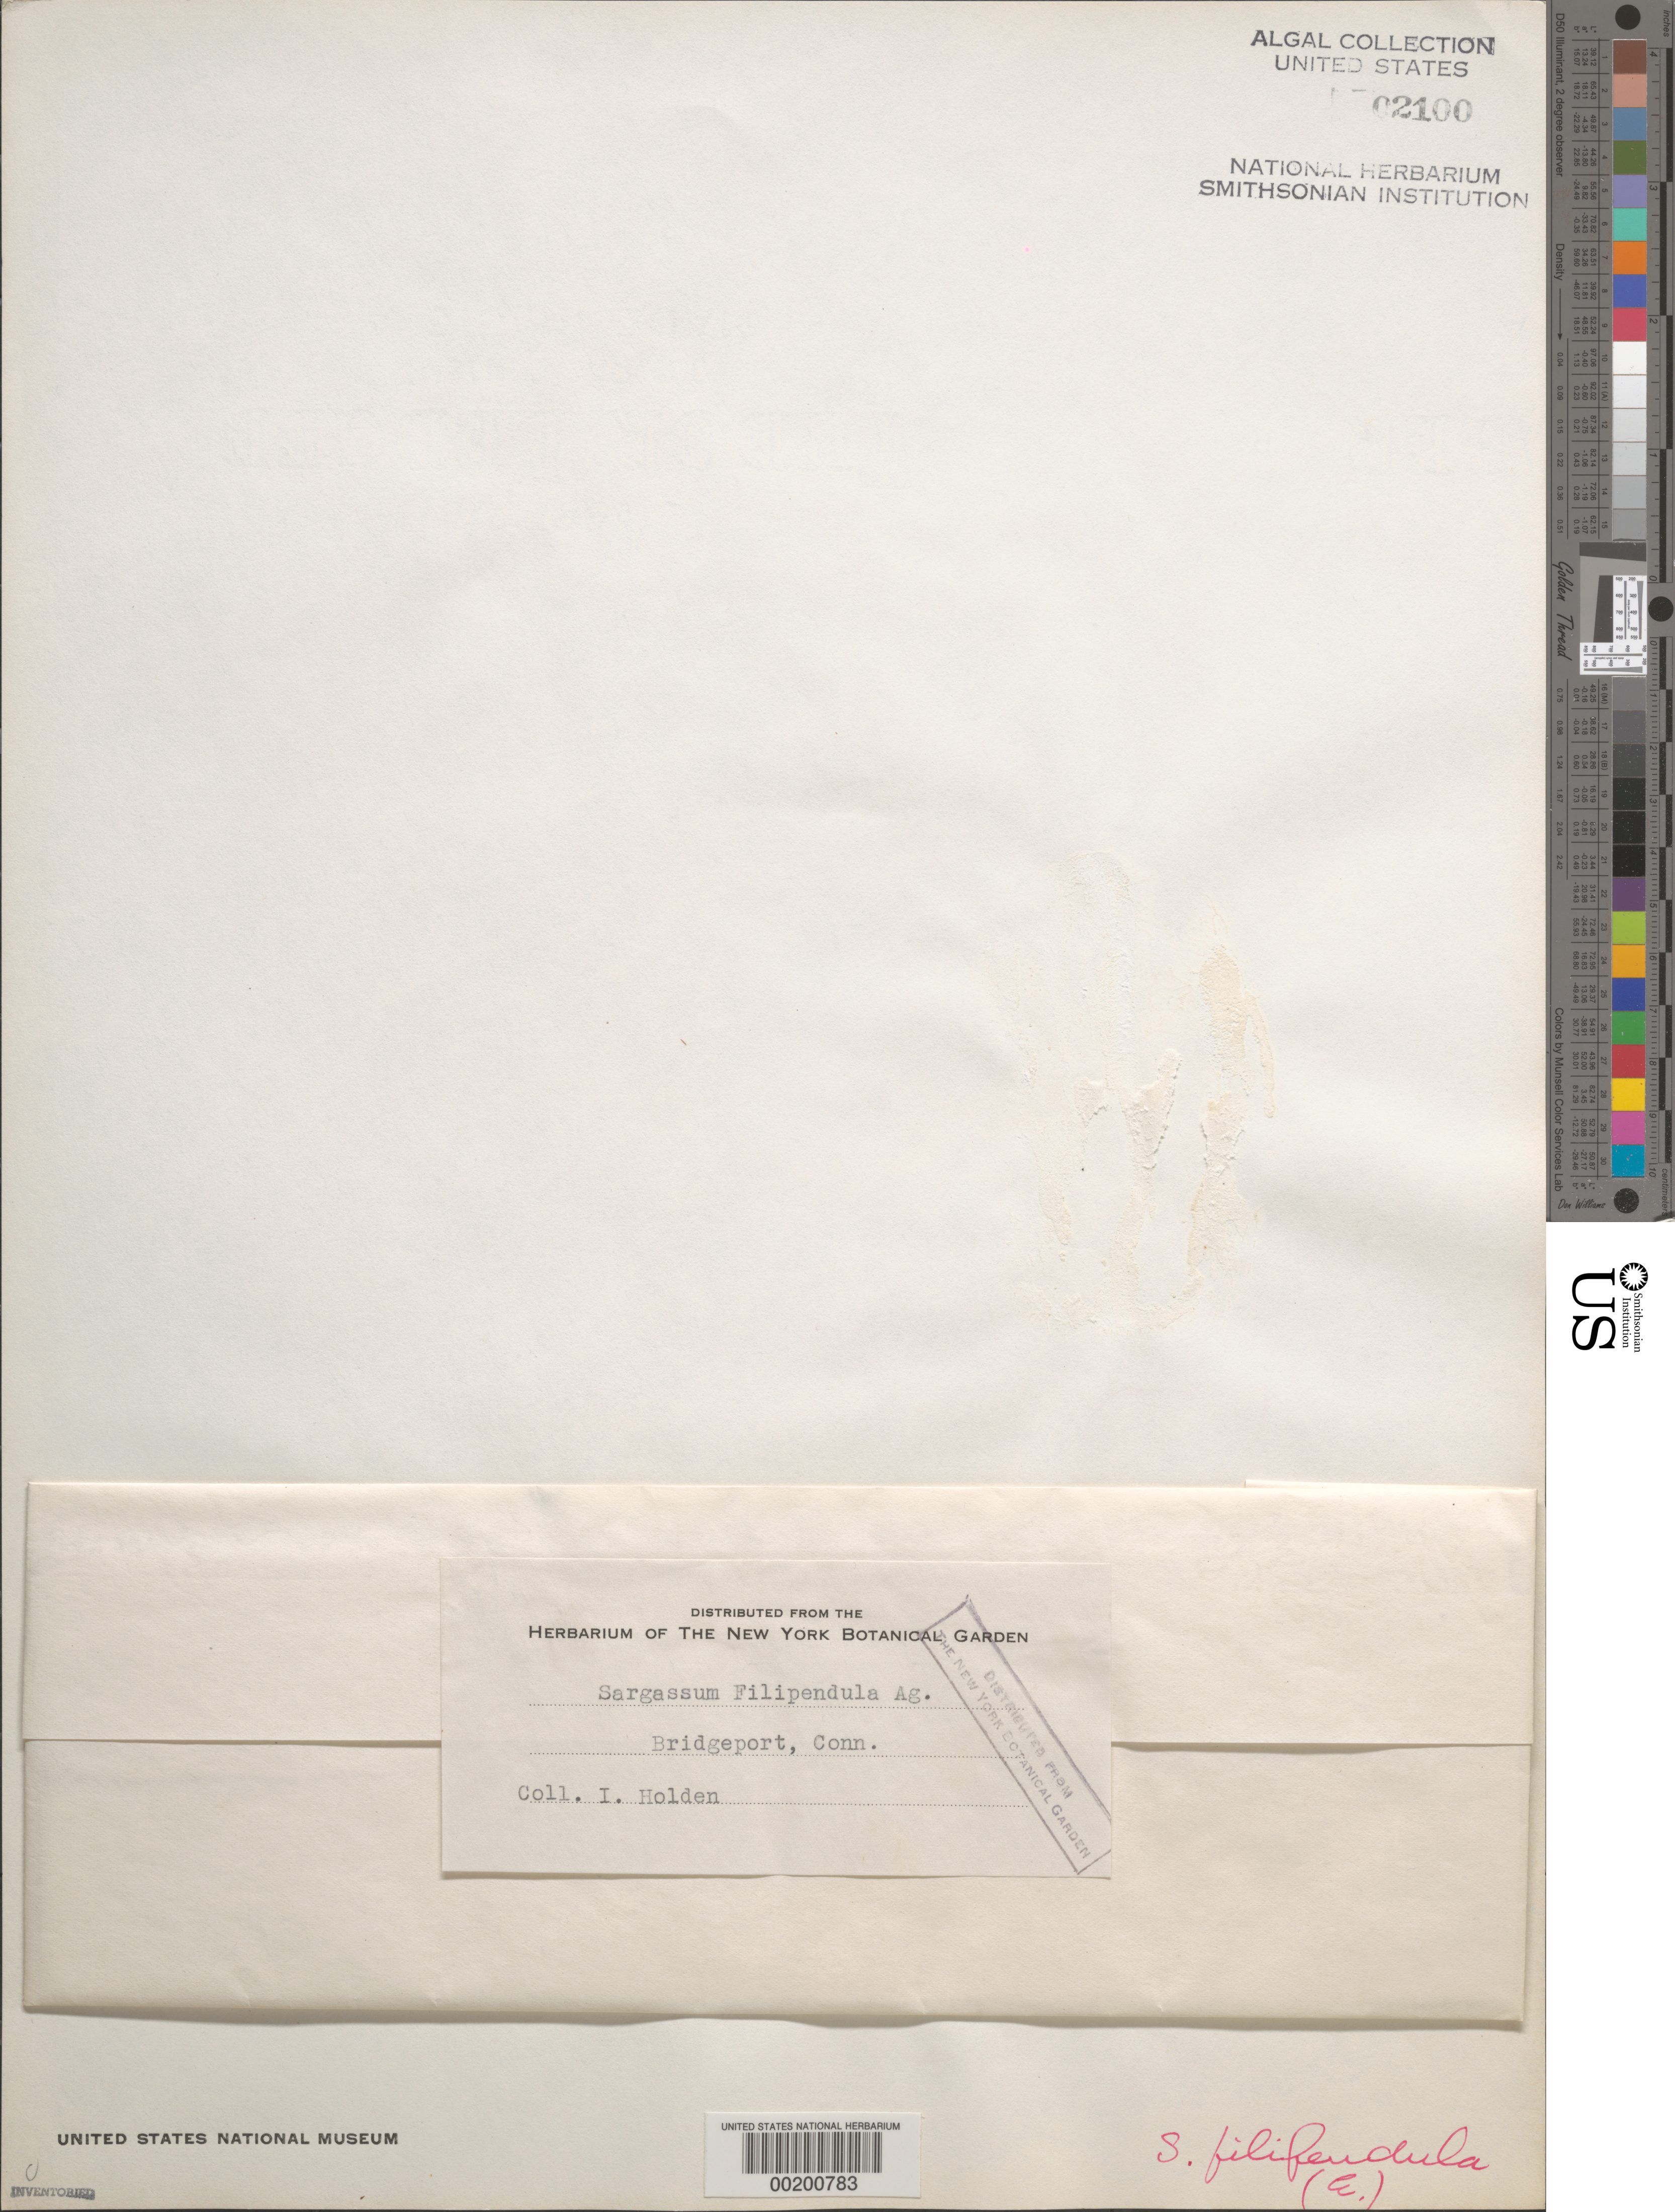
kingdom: Chromista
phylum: Ochrophyta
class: Phaeophyceae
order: Fucales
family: Sargassaceae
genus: Sargassum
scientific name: Sargassum filipendula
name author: C. Agardh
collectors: I. Holden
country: United States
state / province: Connecticut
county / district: Fairfield County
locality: Bridgeport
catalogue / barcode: US 2100